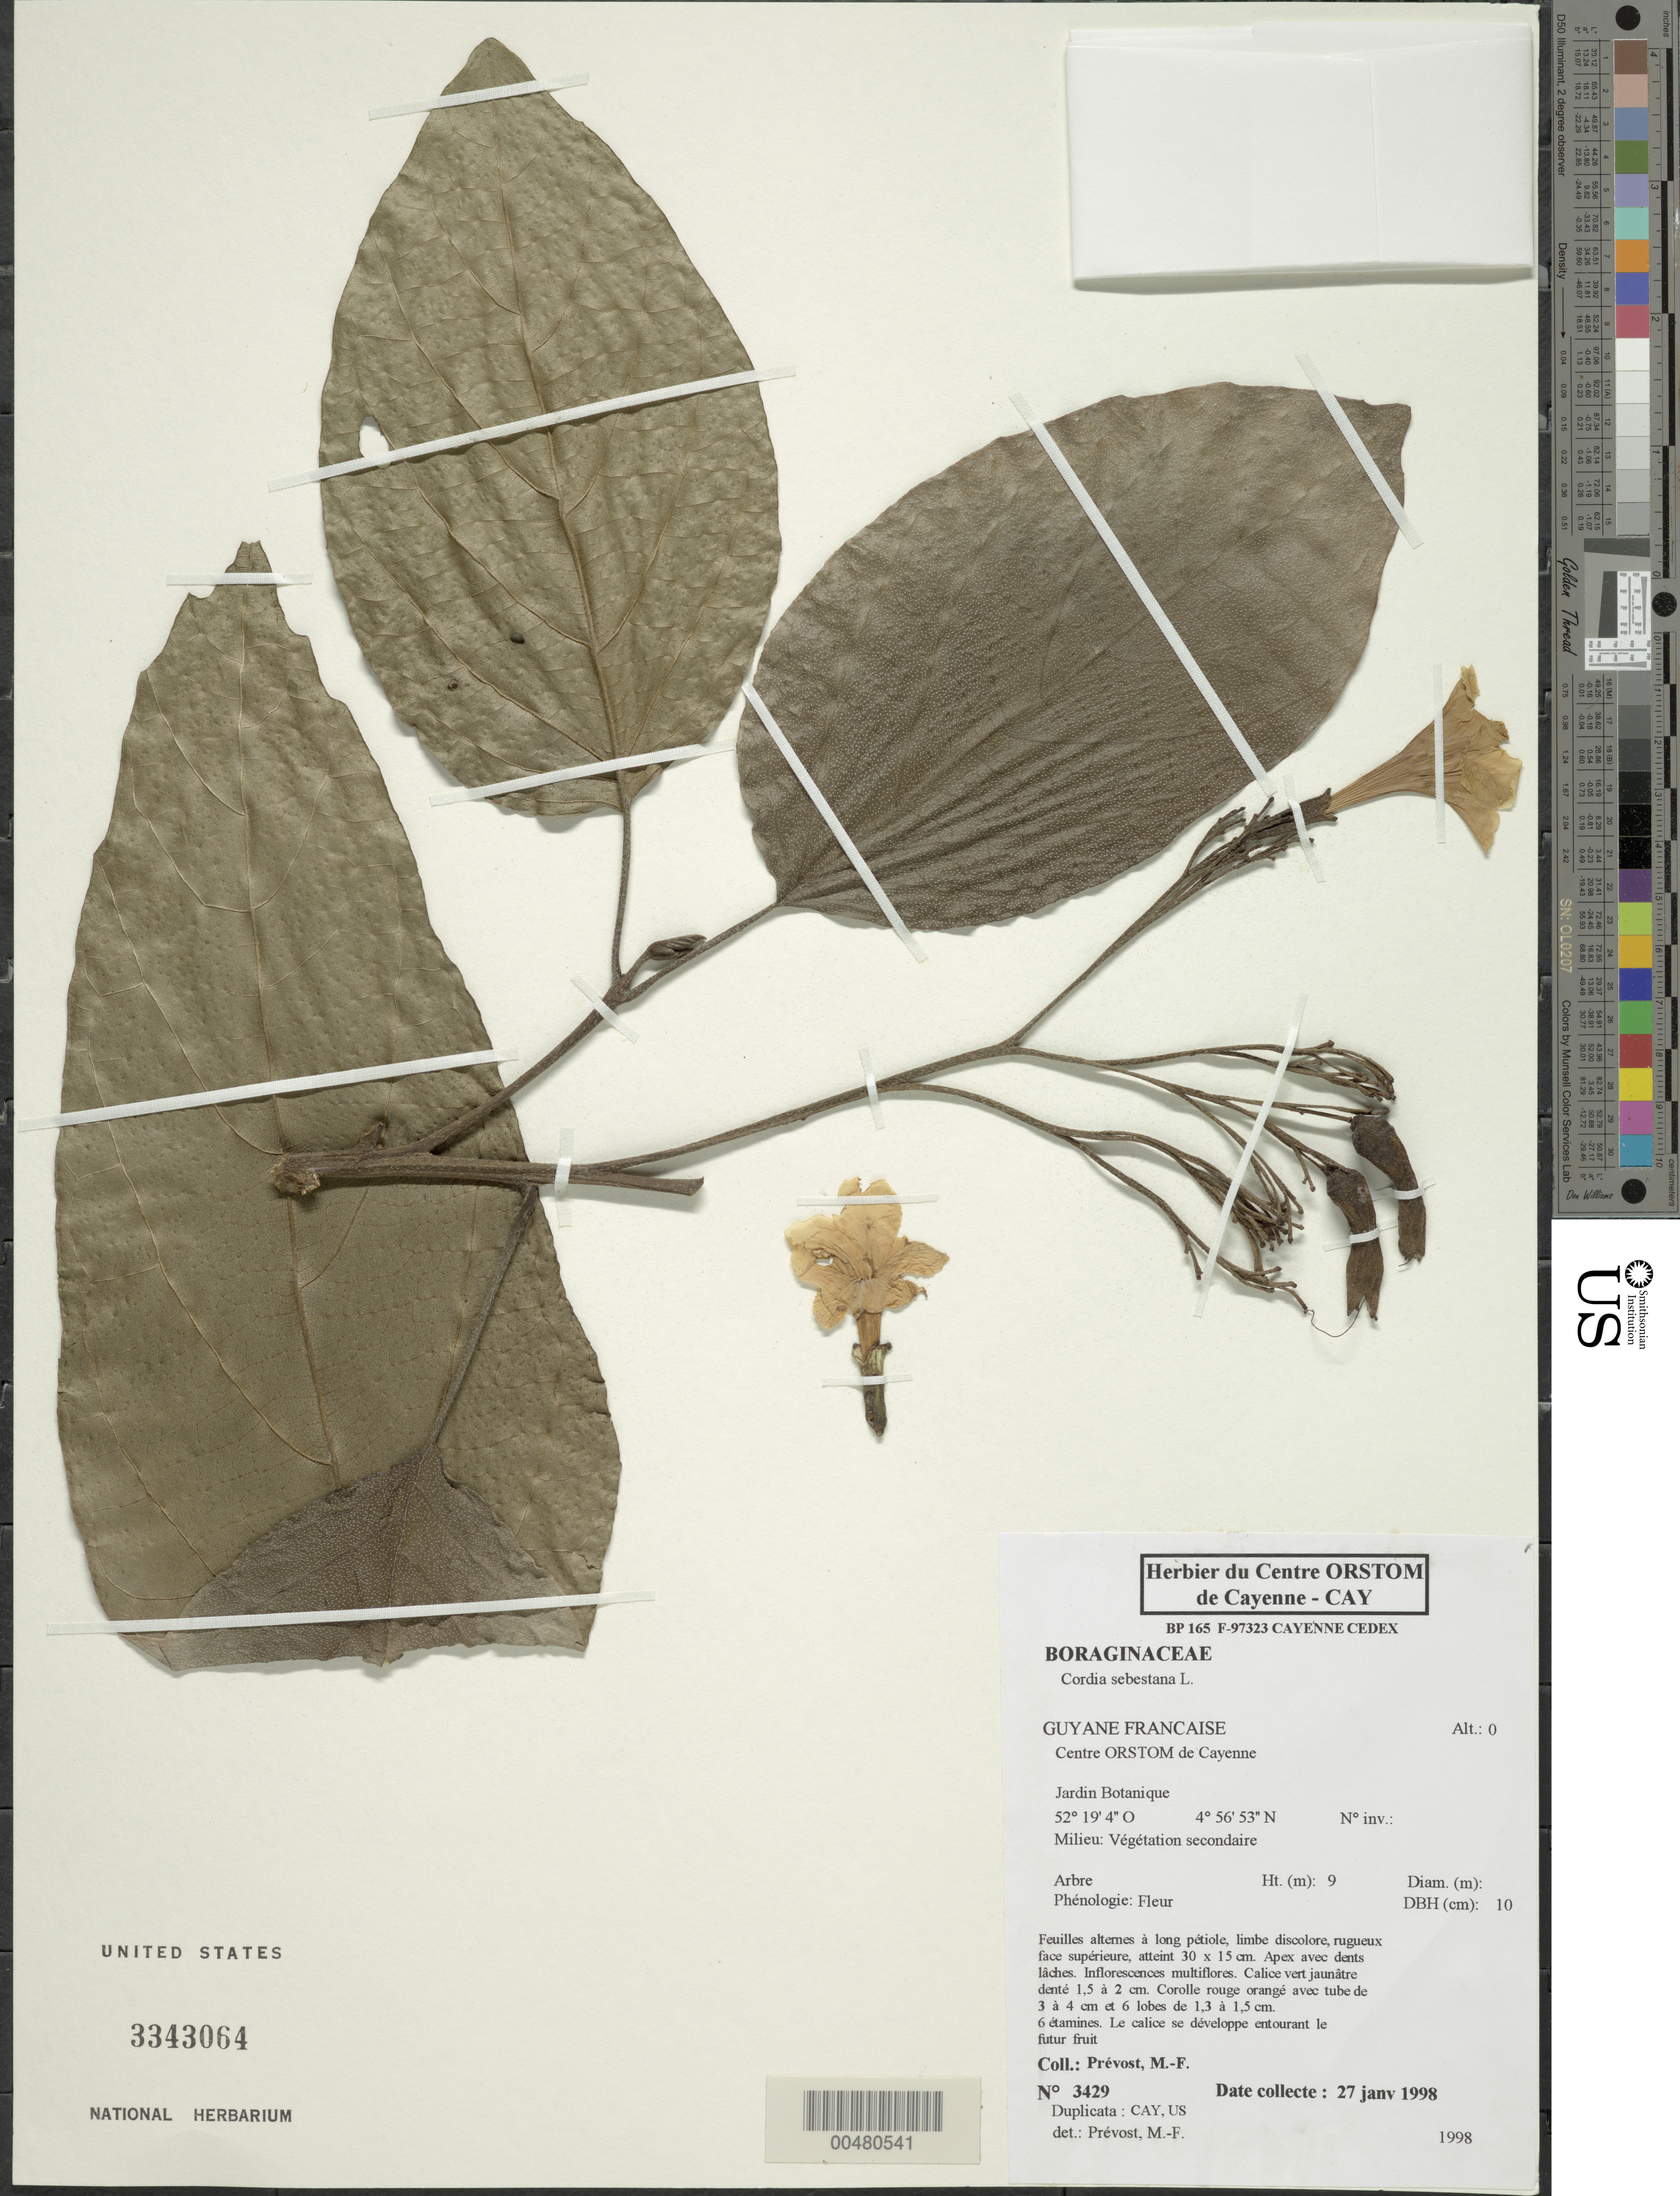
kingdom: Plantae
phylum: Tracheophyta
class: Magnoliopsida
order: Boraginales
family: Cordiaceae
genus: Cordia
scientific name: Cordia sebestena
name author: L.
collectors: M. Prévost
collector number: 3429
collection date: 1998-01-27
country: French Guiana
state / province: Cayenne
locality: Guyane Francaise. Centre Orstom de Cayenne.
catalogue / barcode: US 3343064